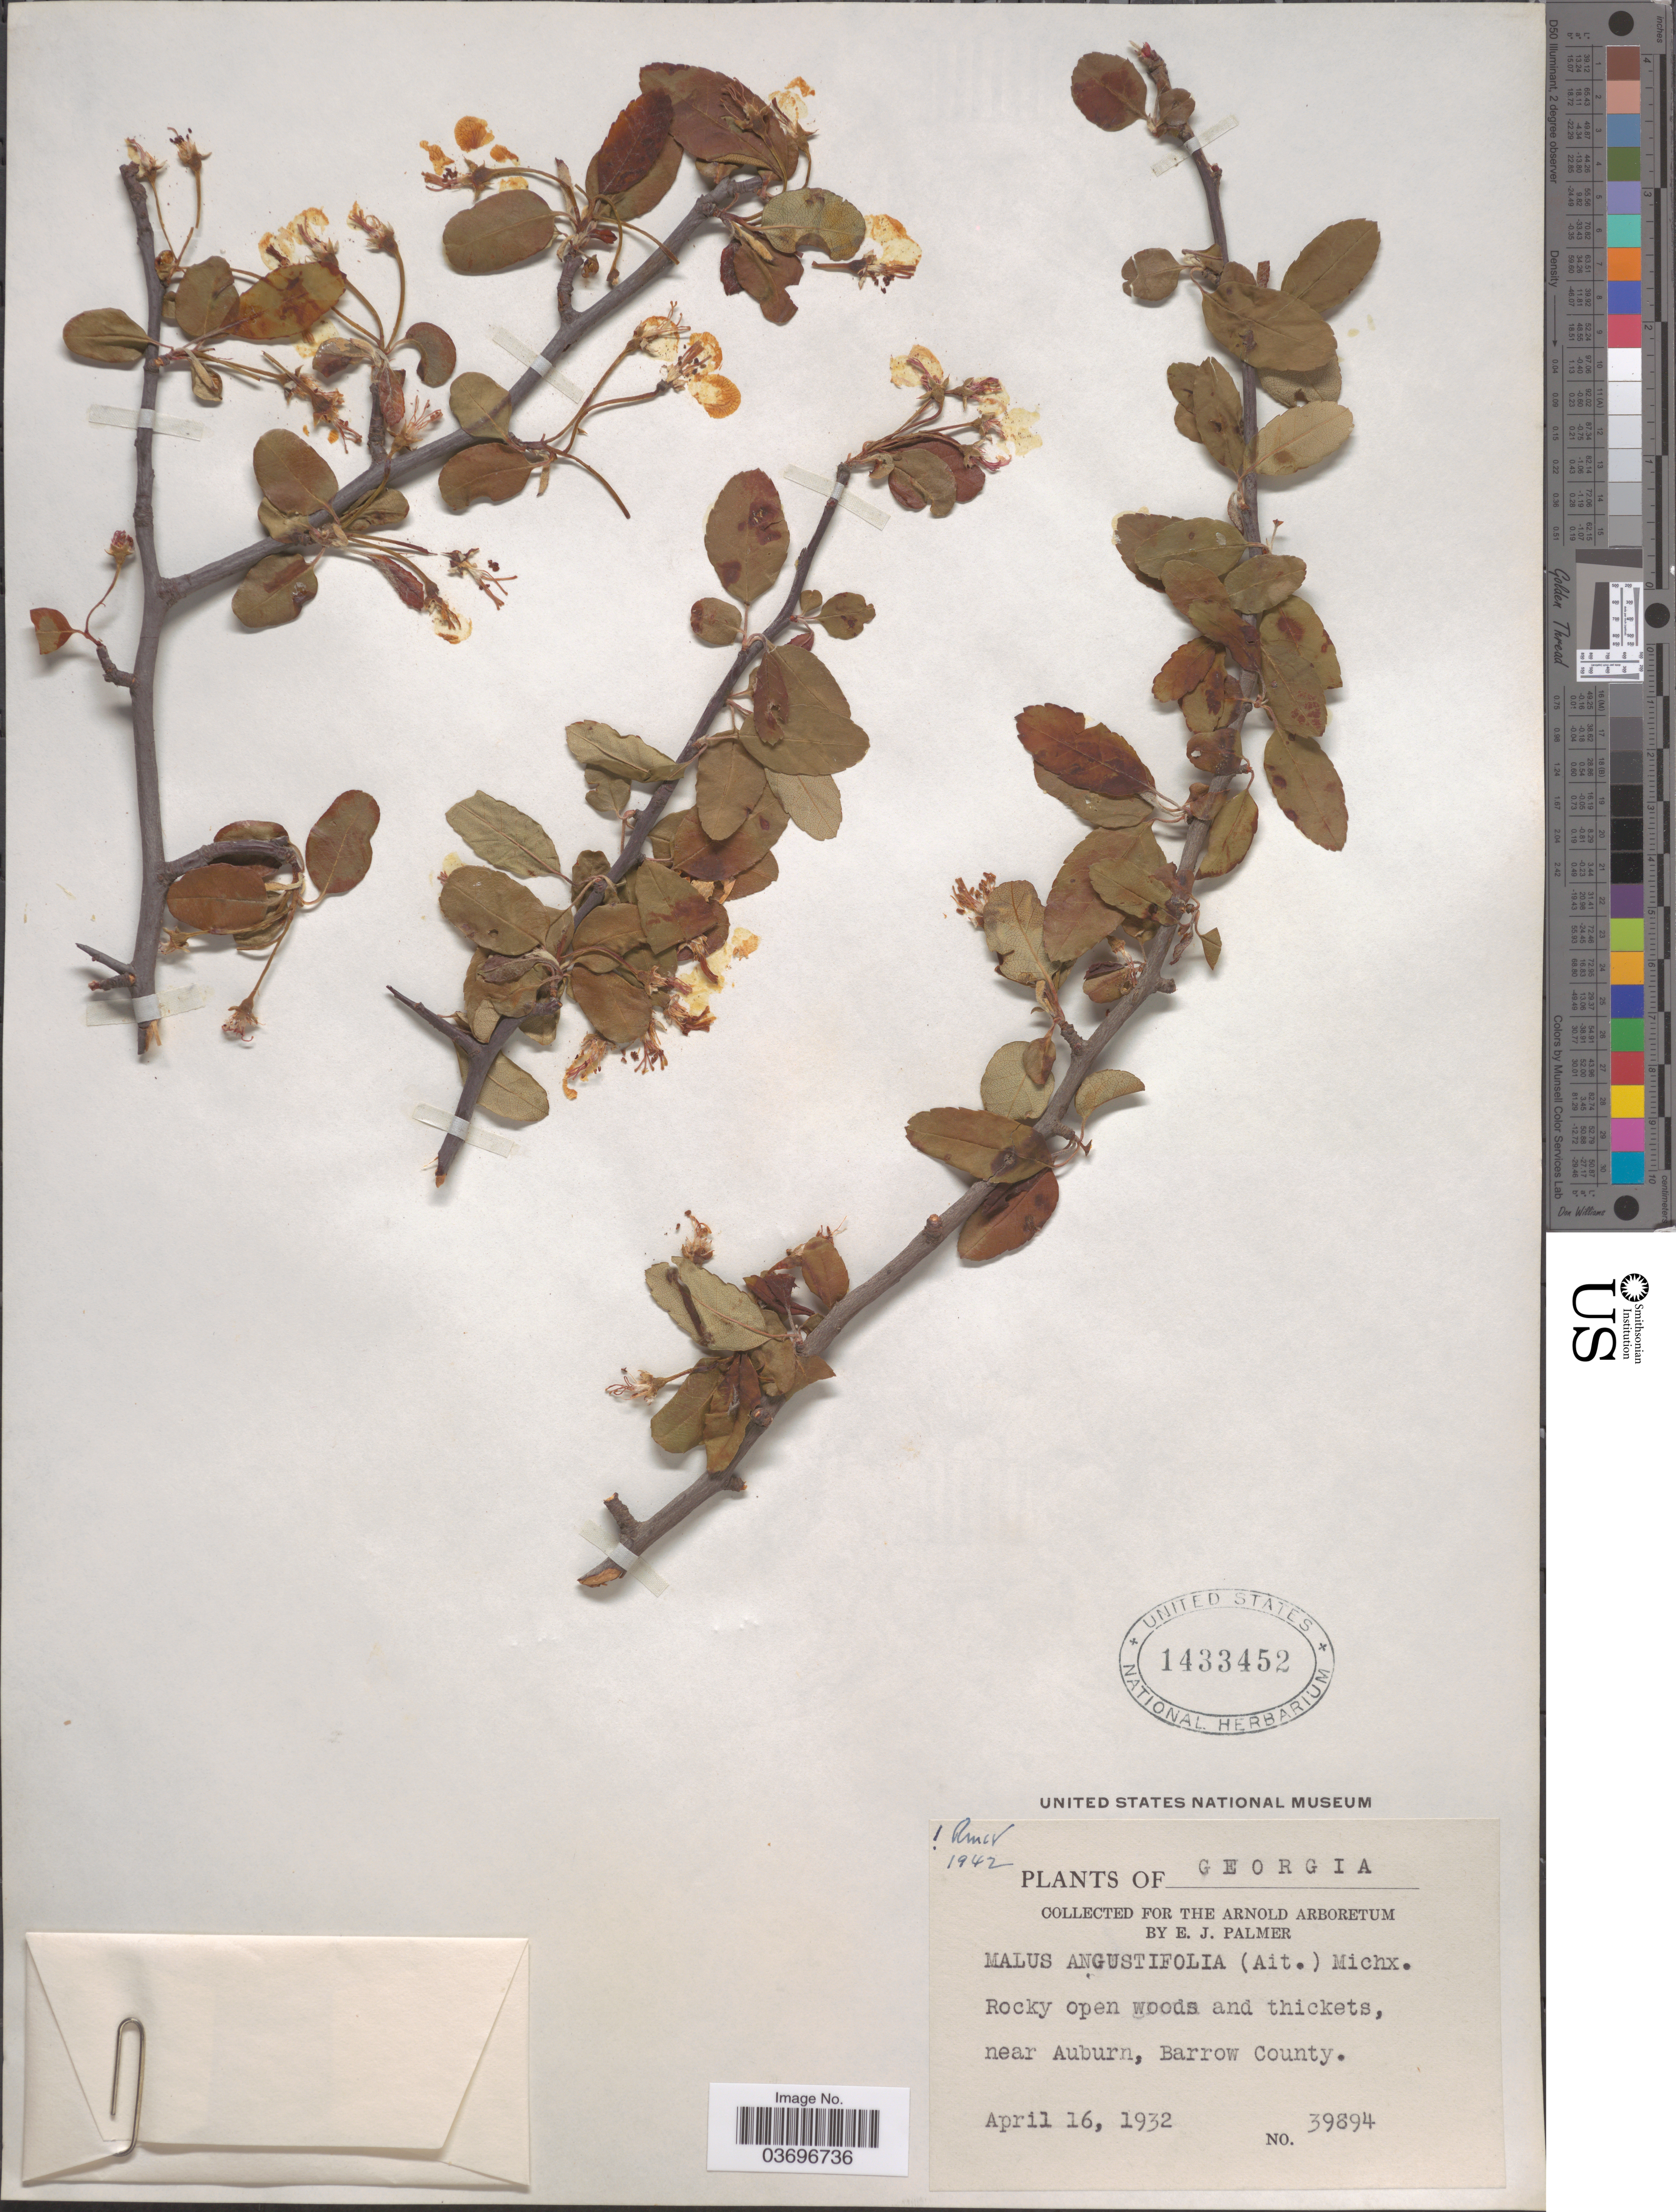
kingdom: Plantae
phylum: Tracheophyta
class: Magnoliopsida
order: Rosales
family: Rosaceae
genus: Malus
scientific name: Malus angustifolia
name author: (Aiton) Michx.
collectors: E. J. Palmer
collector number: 39894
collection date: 1932-04-16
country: United States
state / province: Georgia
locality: Near Auburn, Barrow County.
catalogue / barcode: US 1433452